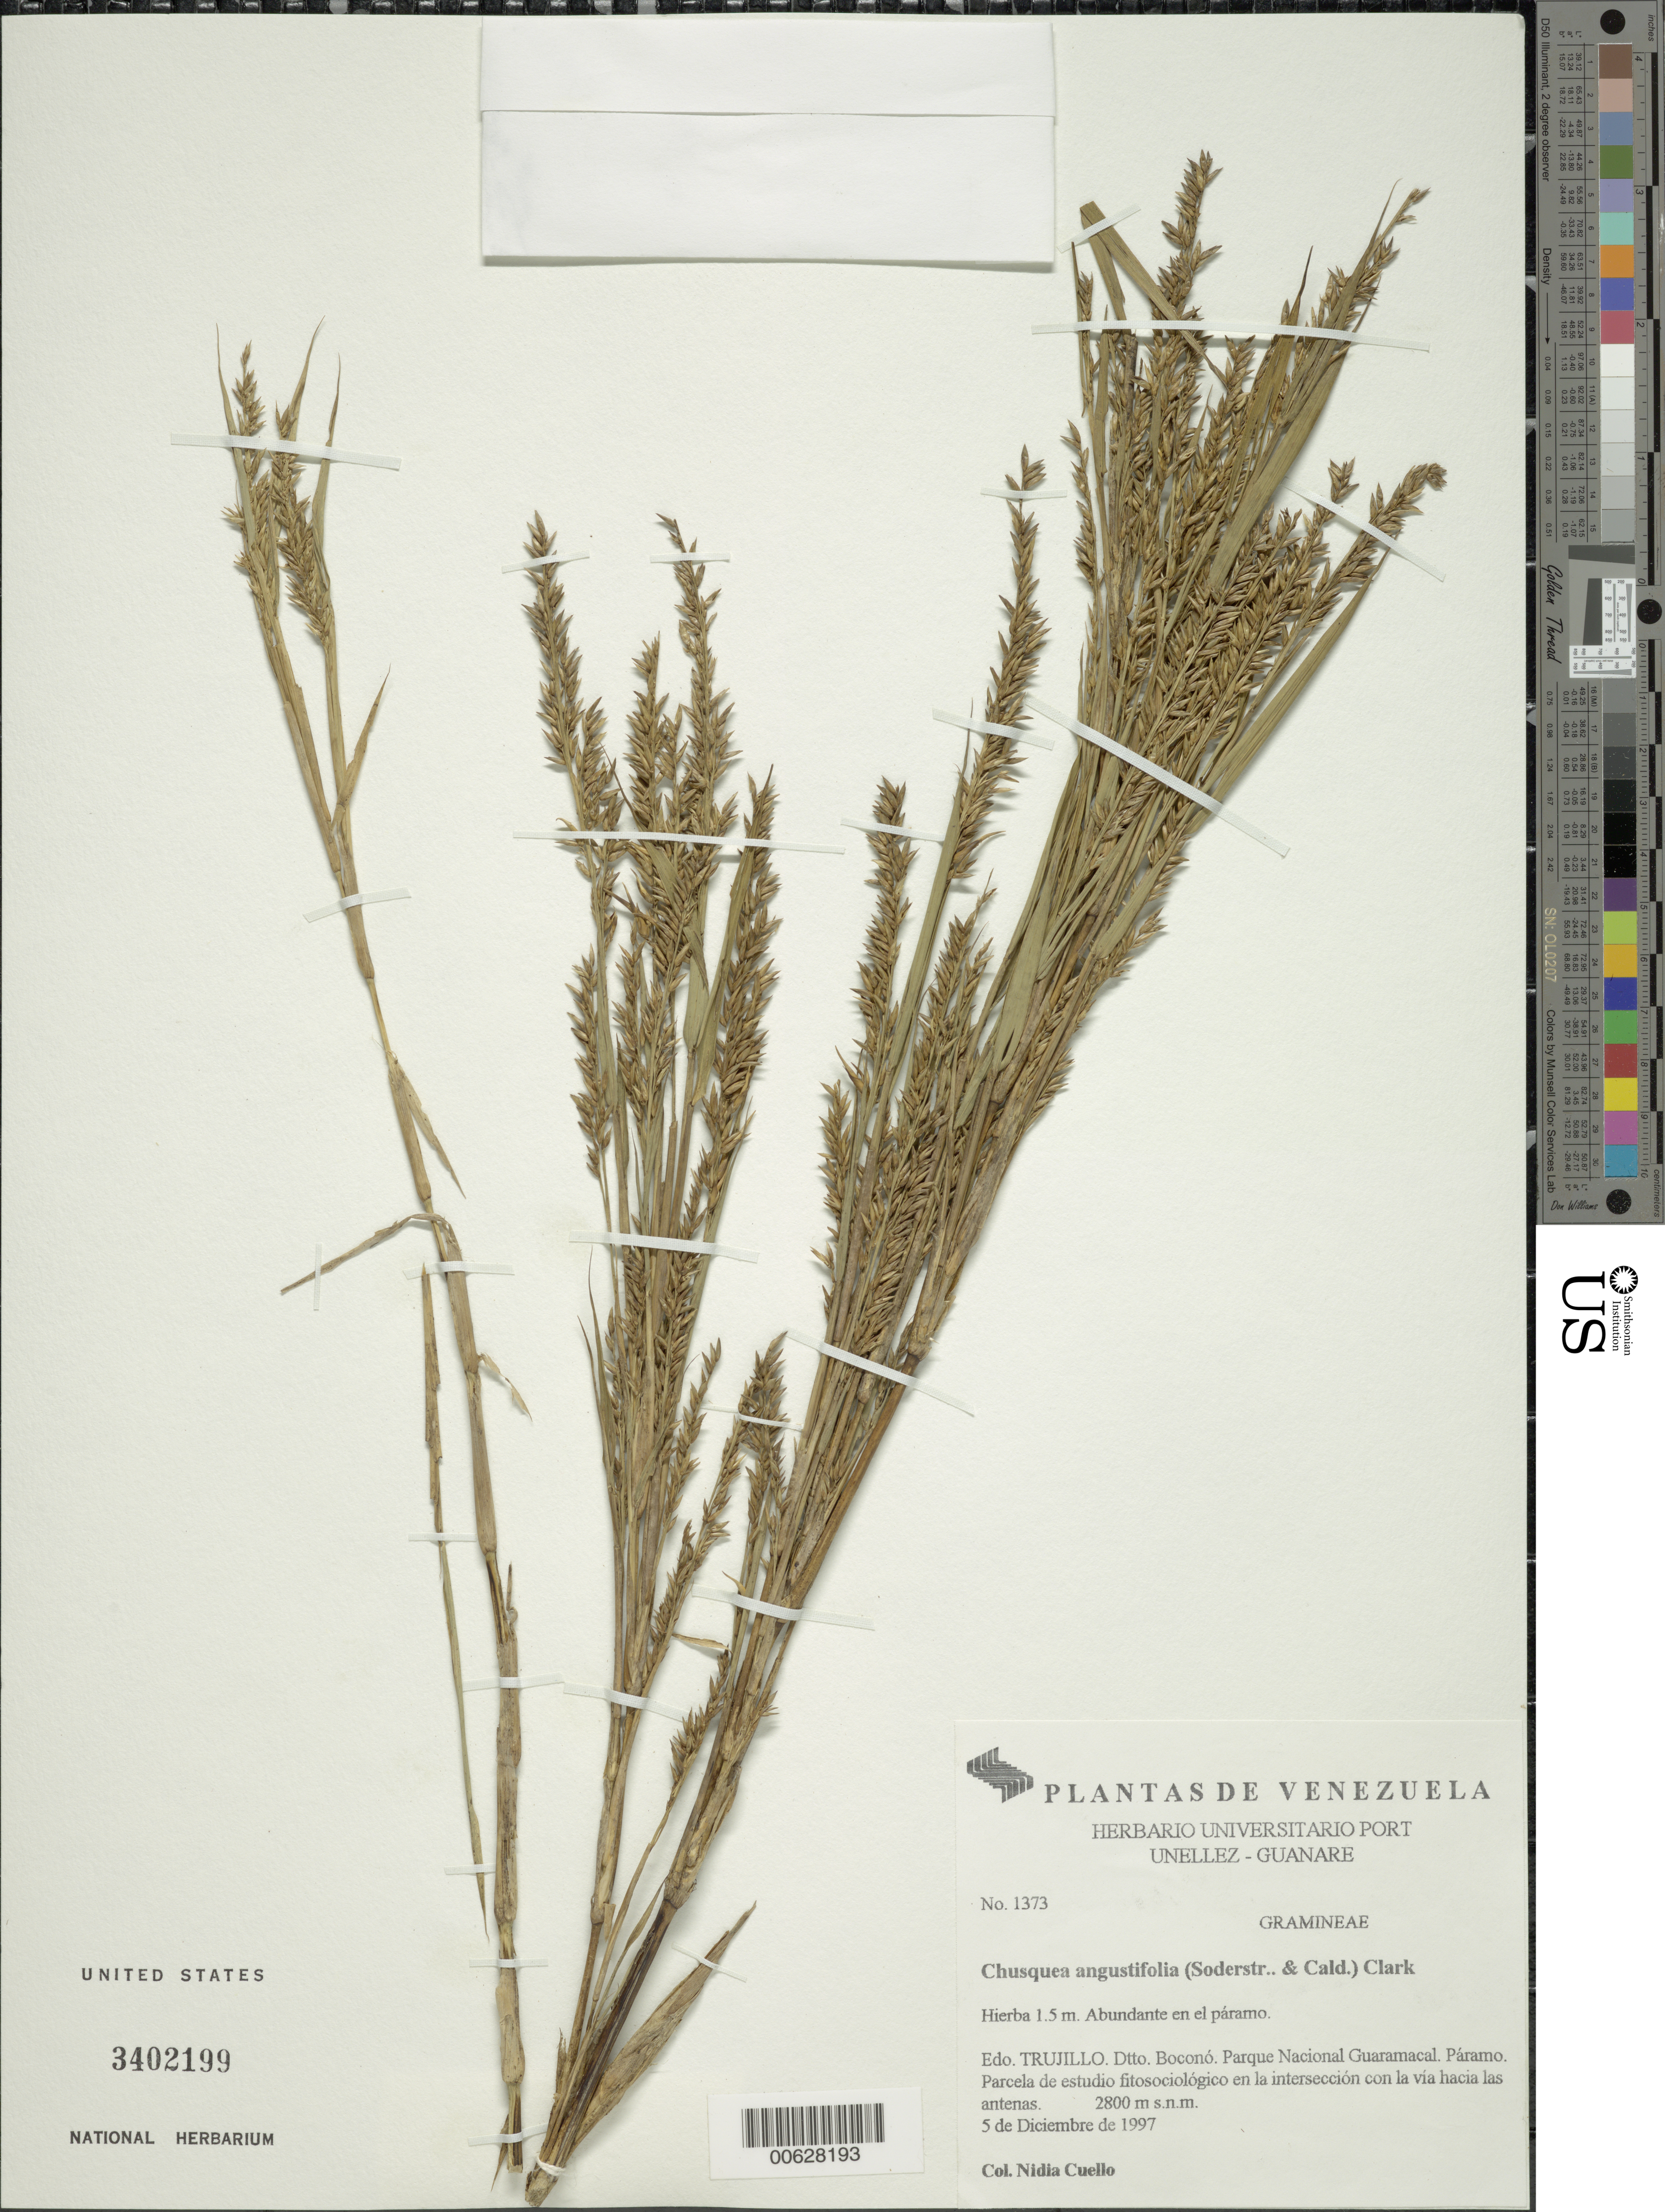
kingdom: Plantae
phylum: Tracheophyta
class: Liliopsida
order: Poales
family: Poaceae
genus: Chusquea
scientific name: Chusquea angustifolia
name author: (Soderstr. & C. E. Calderón) L.G. Clark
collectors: N. L. Cuello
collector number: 1373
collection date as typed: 05 Dec 1997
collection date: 1997-12-05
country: Venezuela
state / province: Trujillo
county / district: Boconó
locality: Parque Nacional Guaramacal. Parcela estudio fitosociológica en la intersección con la via hacia las antenas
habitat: Páramo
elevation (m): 2800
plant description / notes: PORT, US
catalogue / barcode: US 3402199